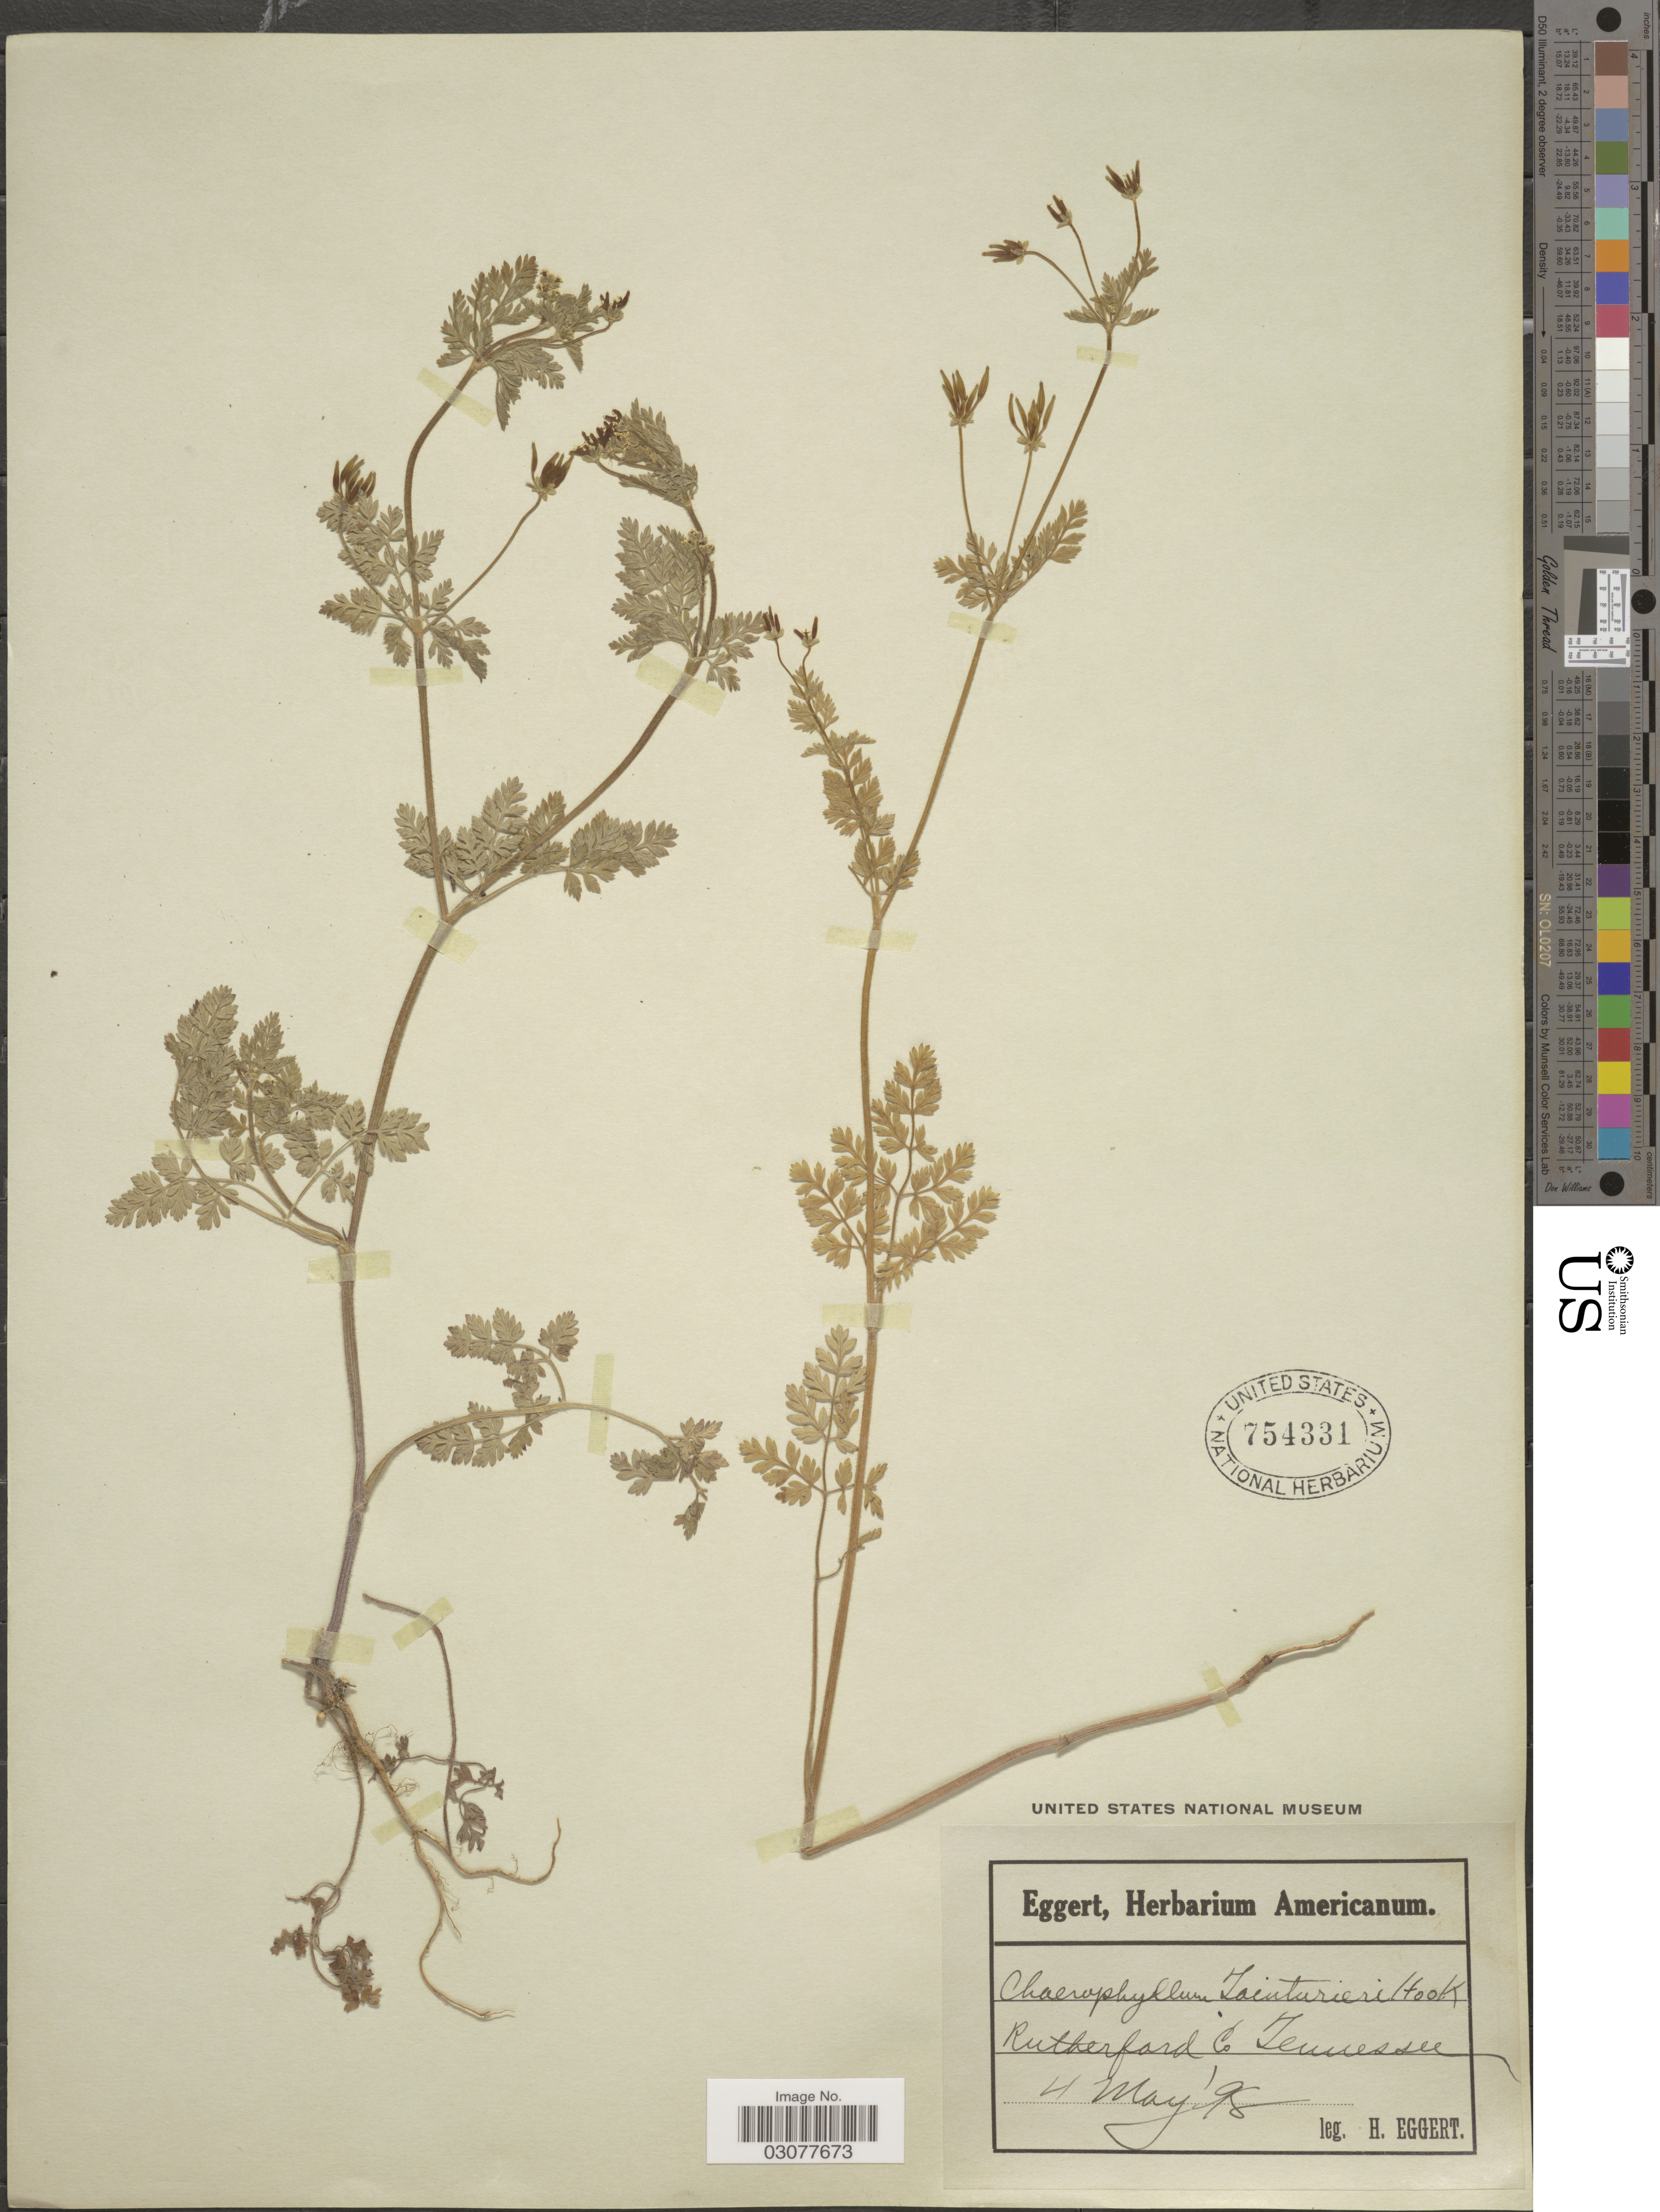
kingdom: Plantae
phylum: Tracheophyta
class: Magnoliopsida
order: Apiales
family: Apiaceae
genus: Chaerophyllum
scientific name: Chaerophyllum tainturieri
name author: Hook.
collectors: H. Eggert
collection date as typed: Transcribed d/m/y: 4/5/98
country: United States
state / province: Tennessee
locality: Rutherford Co.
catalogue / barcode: US 754331